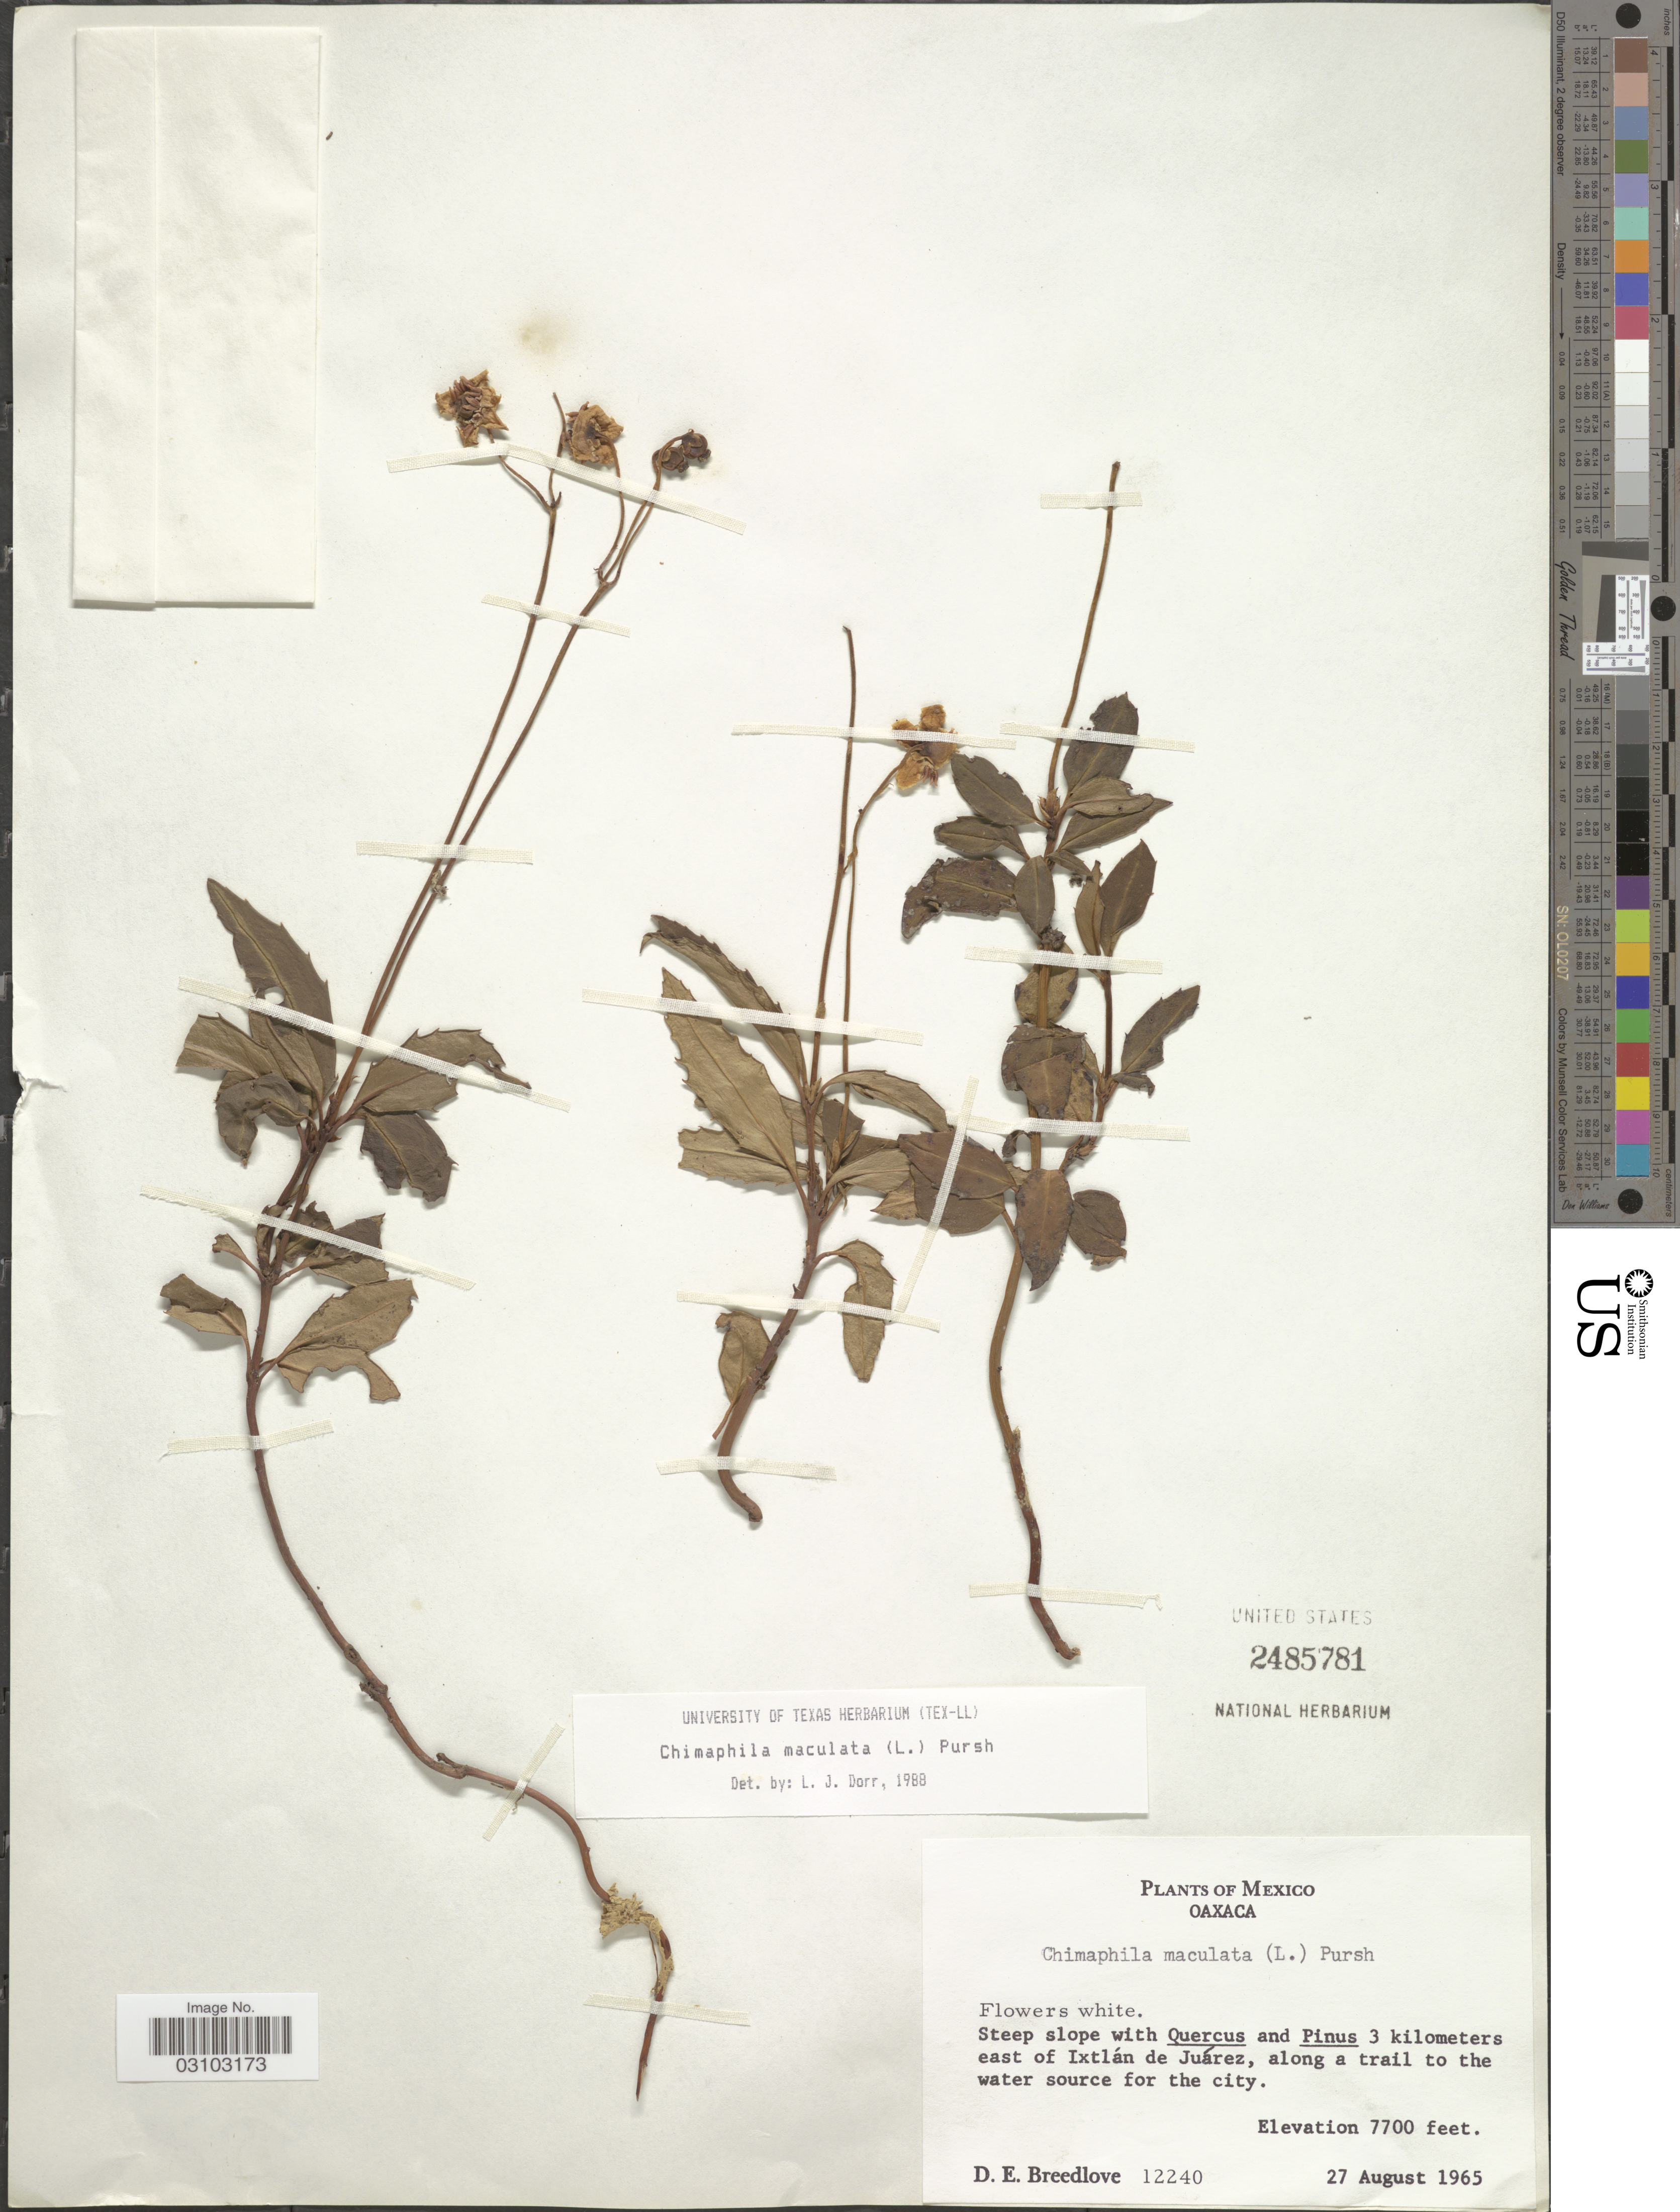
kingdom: Plantae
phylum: Tracheophyta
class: Magnoliopsida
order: Ericales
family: Ericaceae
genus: Chimaphila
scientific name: Chimaphila maculata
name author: (L.) Pursh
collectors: D. E. Breedlove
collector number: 12240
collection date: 1965-08-27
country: Mexico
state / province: Oaxaca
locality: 3 kilometers east of Ixtlán de Juárez, along a trail to the water source for the city.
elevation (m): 2347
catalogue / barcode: US 2485781